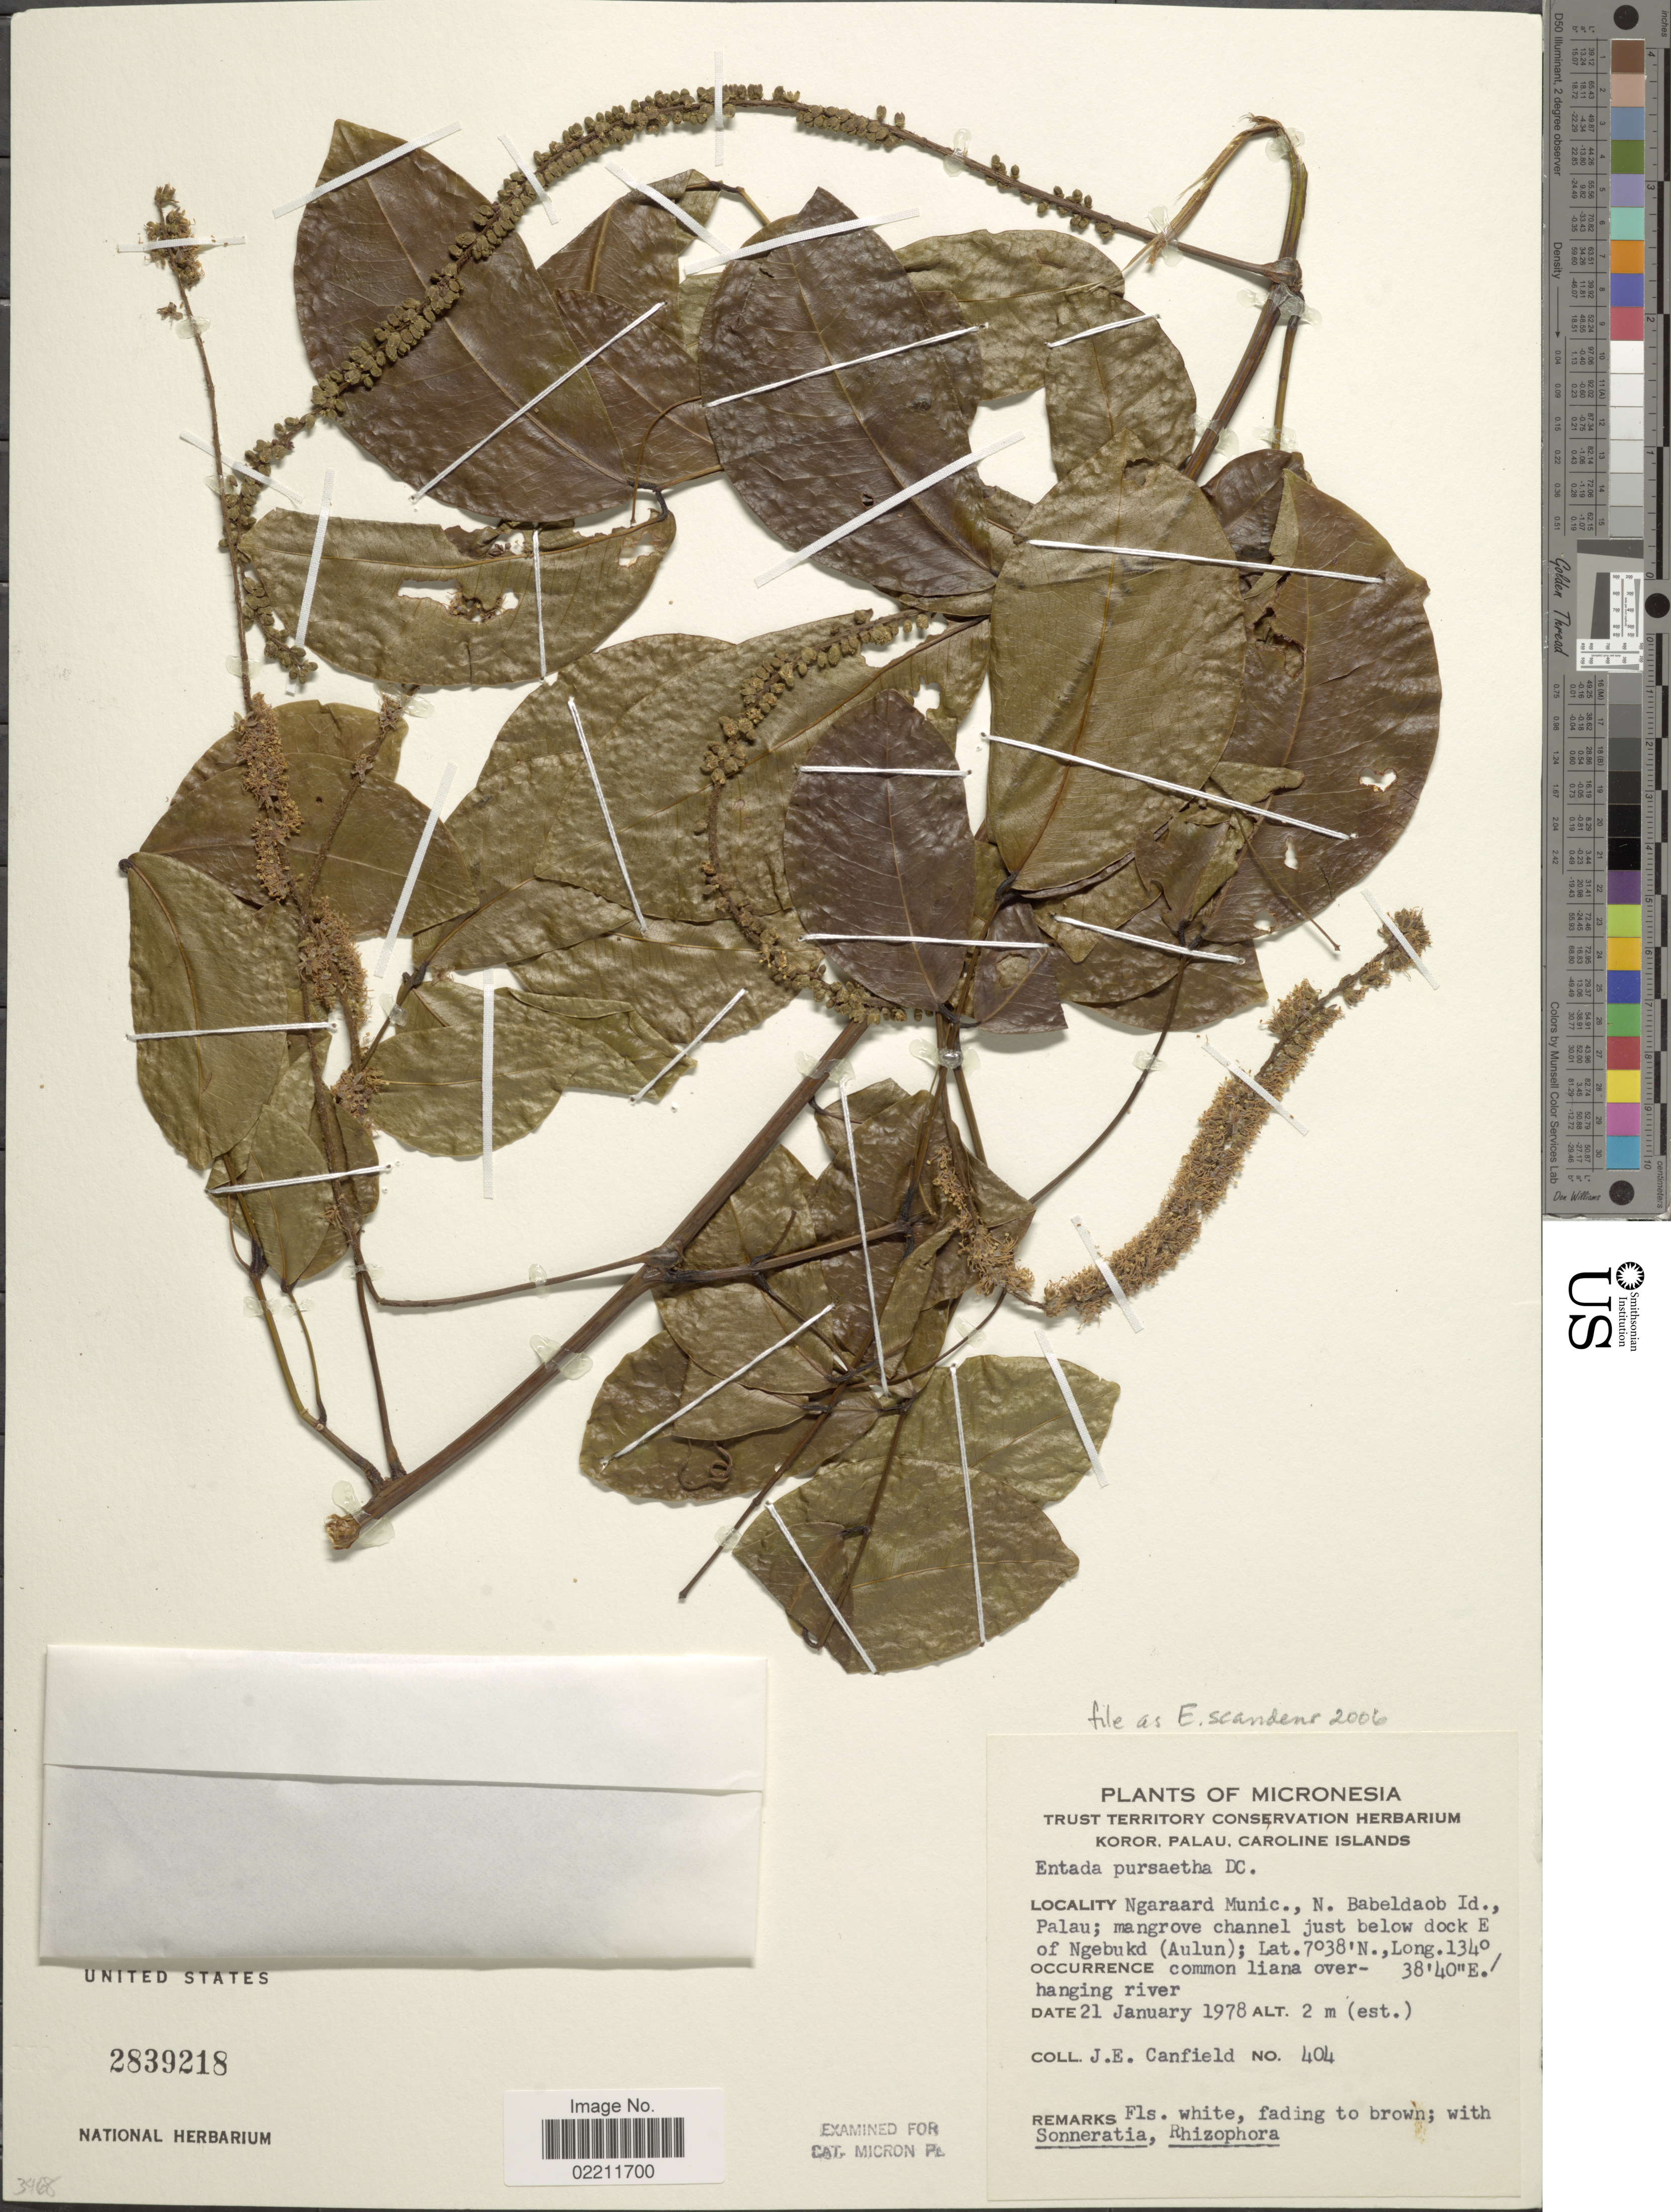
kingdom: Plantae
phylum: Tracheophyta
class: Magnoliopsida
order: Fabales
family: Fabaceae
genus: Entada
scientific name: Entada phaseoloides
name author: (L.) Merr.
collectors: J. E. Canfield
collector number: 404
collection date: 1978-01-21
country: Palau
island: Babeldaob [Babelthuap]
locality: Micronesia. Ngaraard Munic., N. babeldaob Id., Palau; .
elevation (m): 2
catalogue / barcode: US 2839218